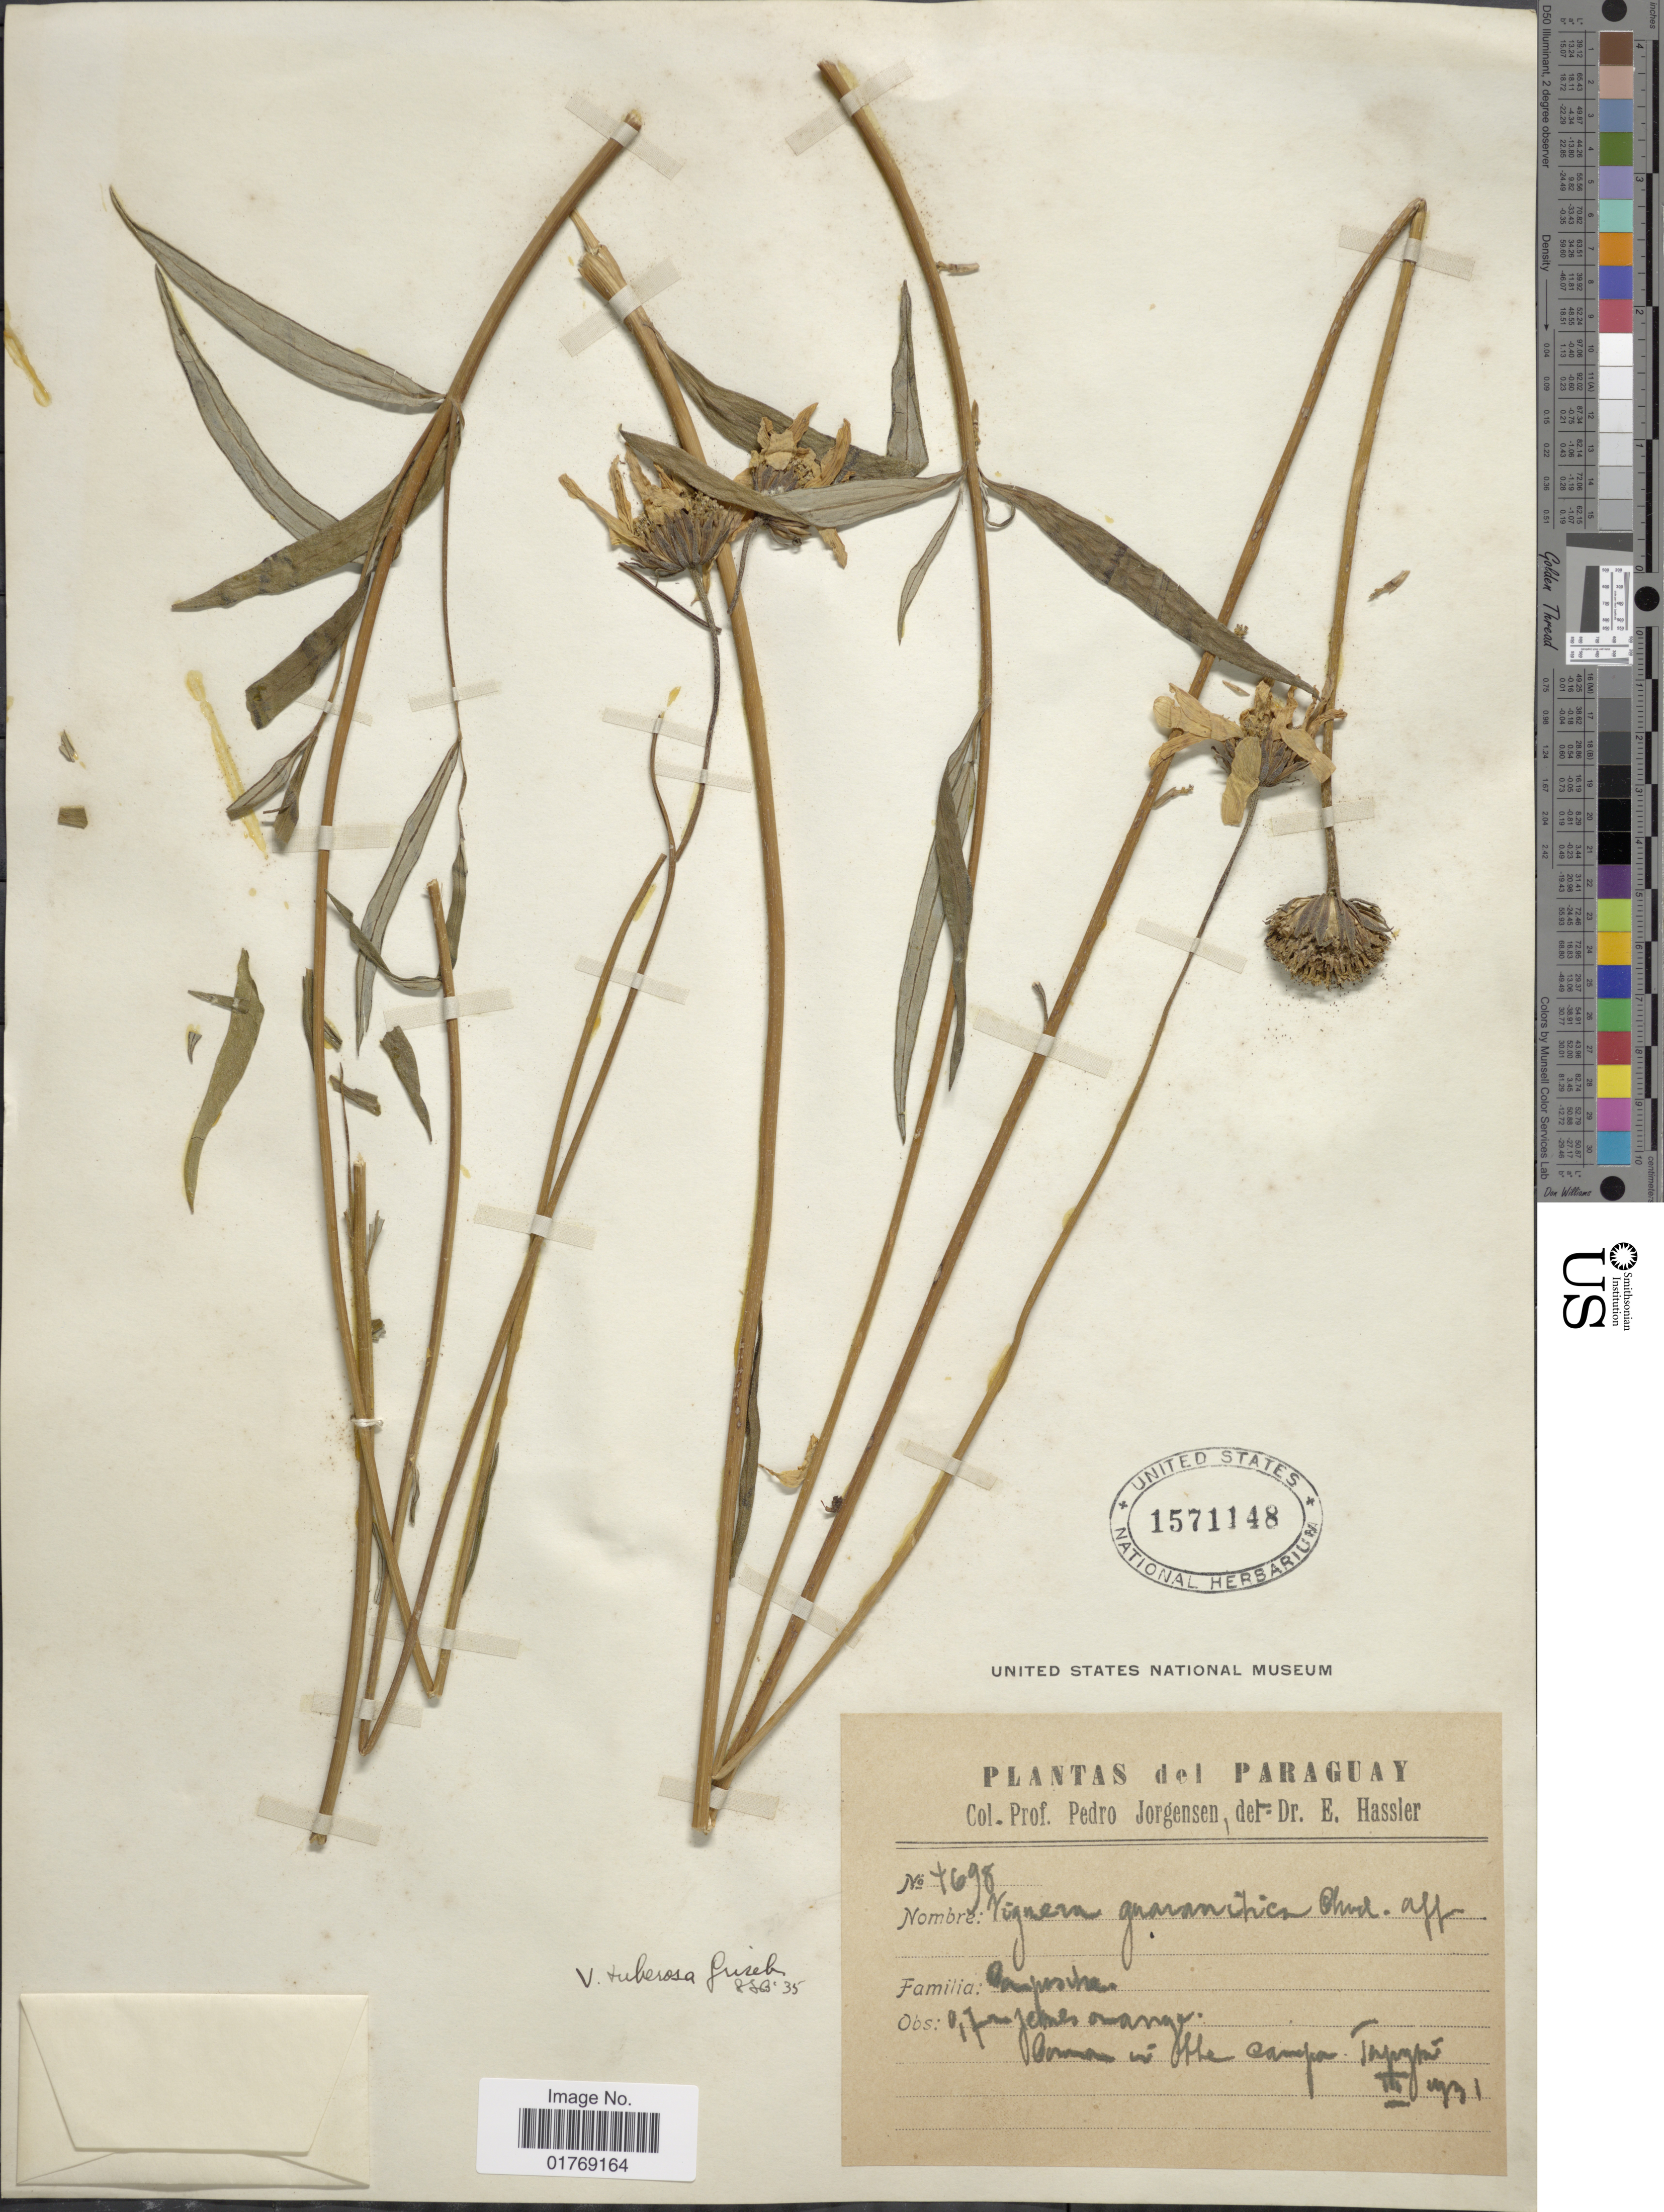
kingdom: Plantae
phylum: Tracheophyta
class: Magnoliopsida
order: Asterales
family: Asteraceae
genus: Viguiera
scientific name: Viguiera tuberosa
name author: Griseb.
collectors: P. Jörgensen & E. Hassler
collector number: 4698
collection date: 1931-03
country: Paraguay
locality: Common n the campos:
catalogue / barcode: US 1571148